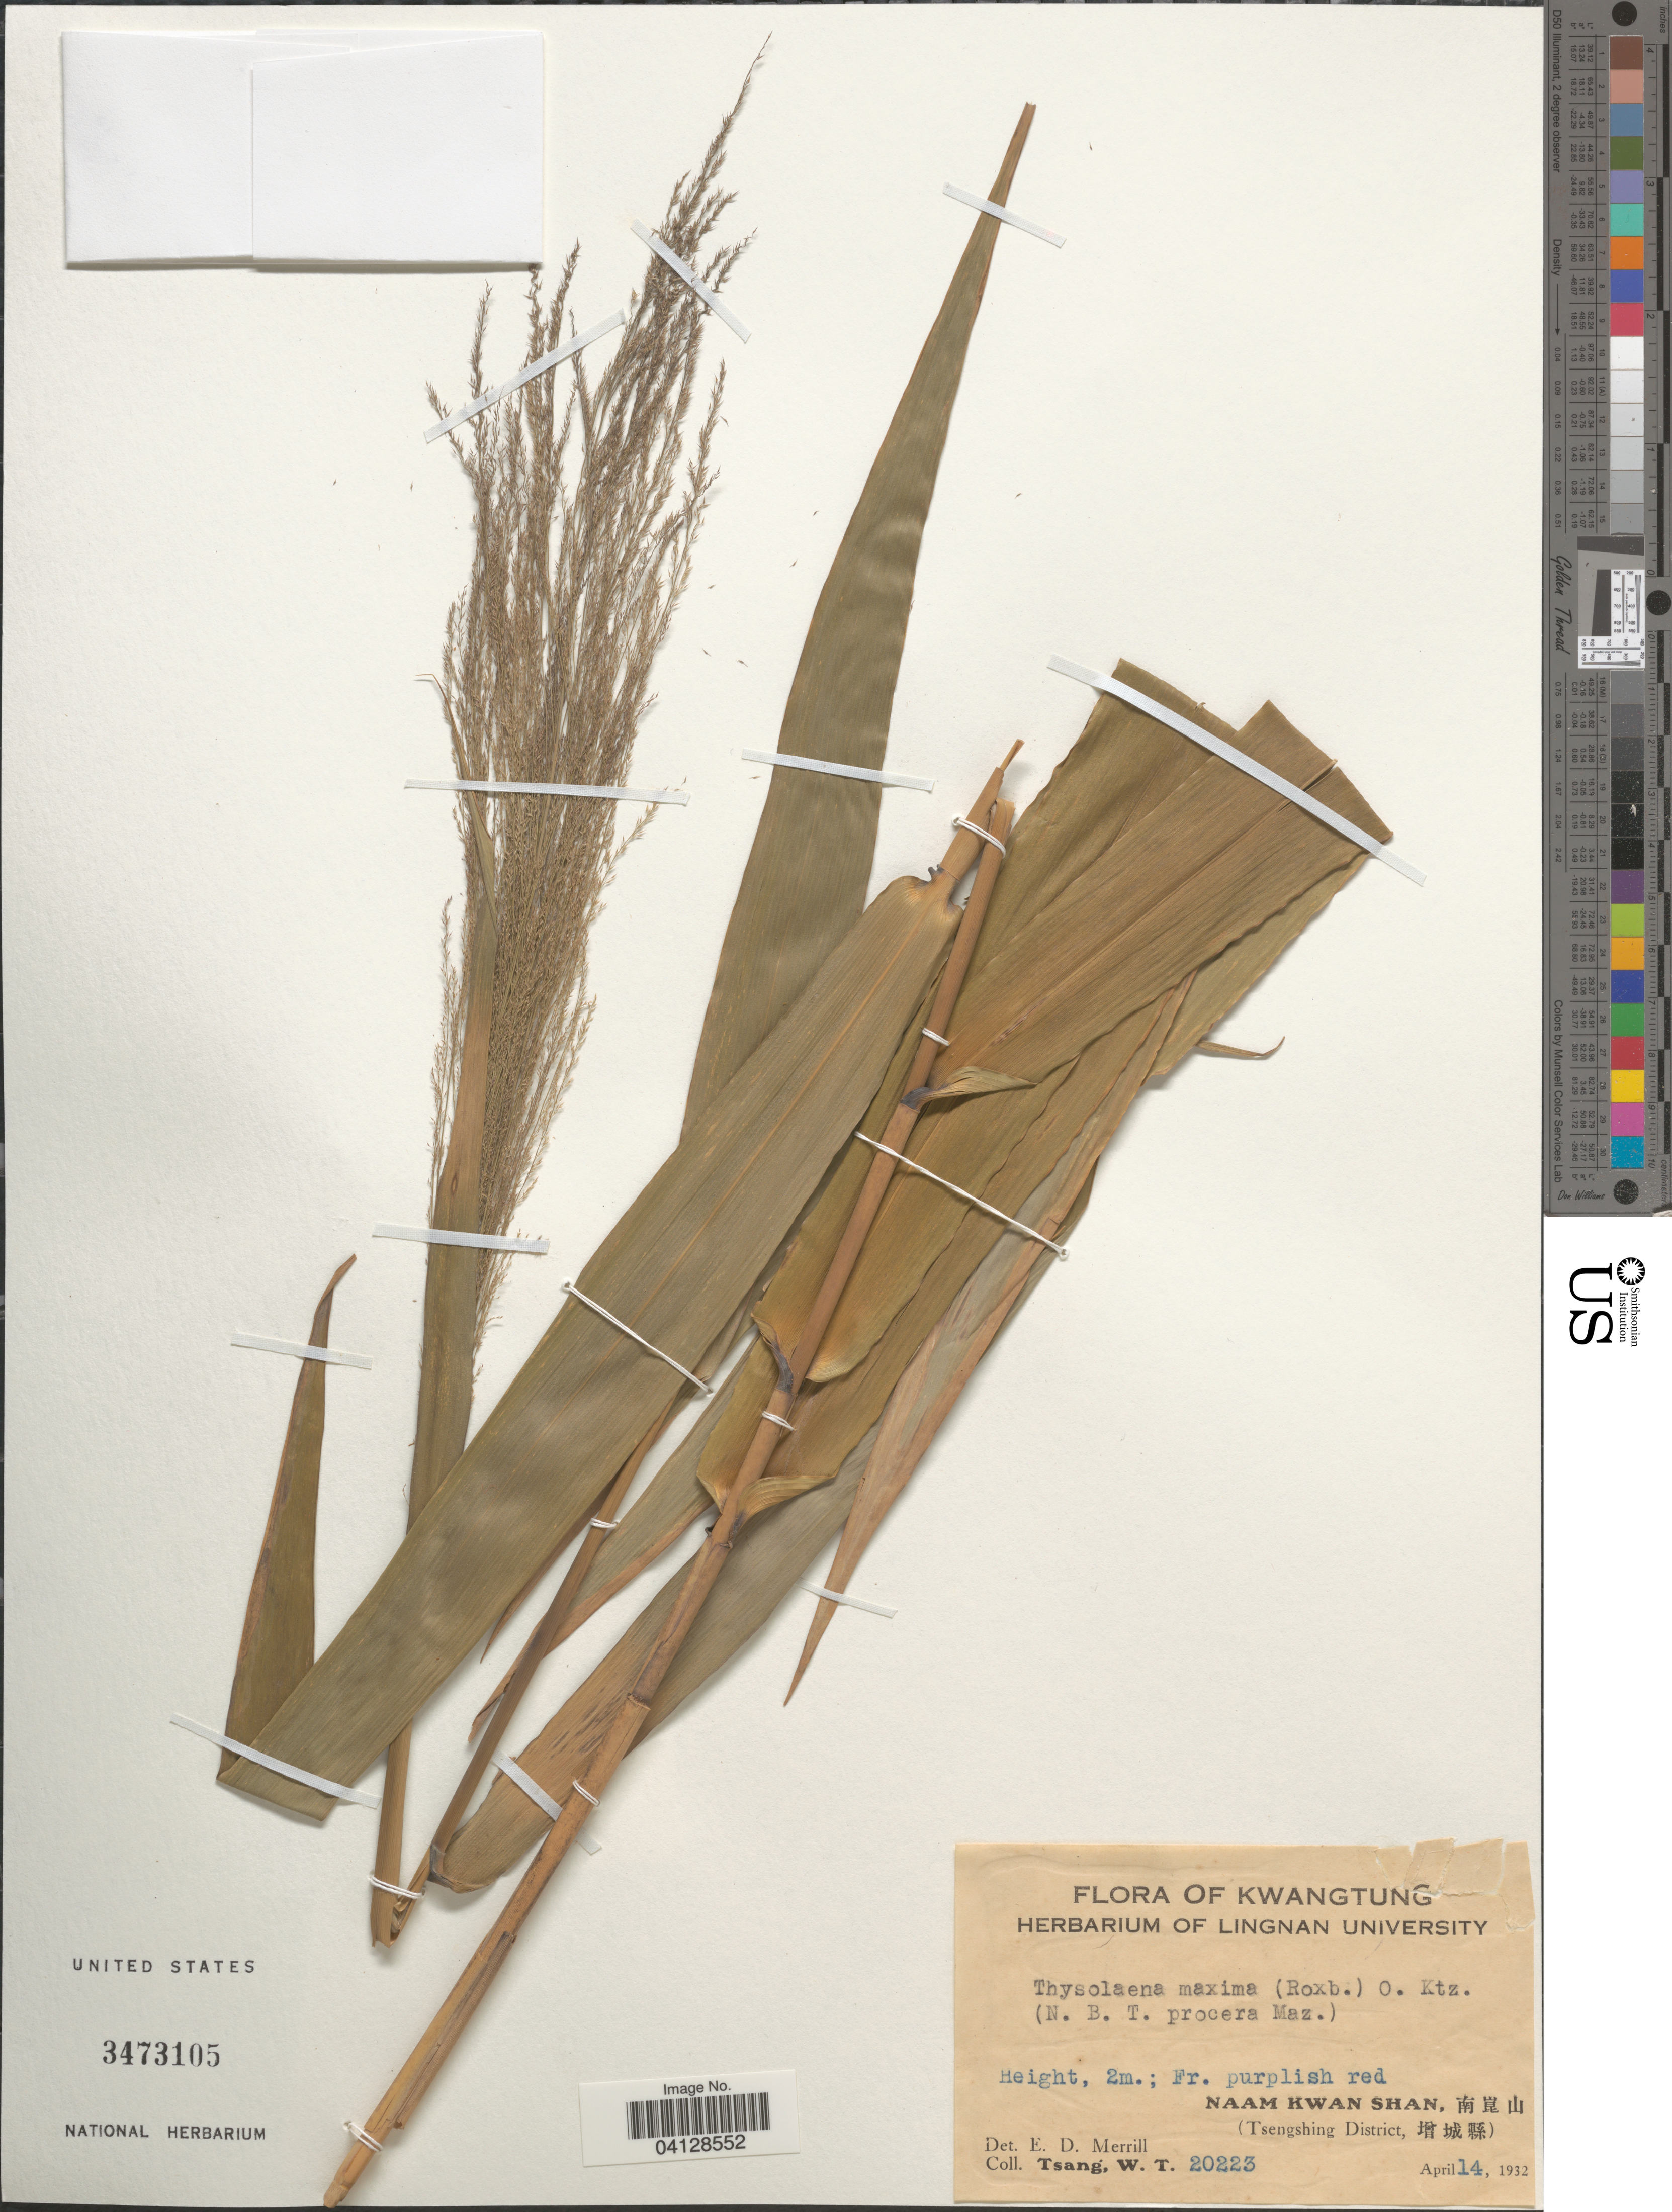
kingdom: Plantae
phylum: Tracheophyta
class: Liliopsida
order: Poales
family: Poaceae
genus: Thysanolaena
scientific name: Thysanolaena maxima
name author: (Roxb.) Kuntze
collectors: W. T. Tsang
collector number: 20223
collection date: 1932-04-14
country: China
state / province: Guangdong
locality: Kwangtung. Naam Kwan Shan, X. (Tsengshing District, X).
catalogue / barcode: US 3473105